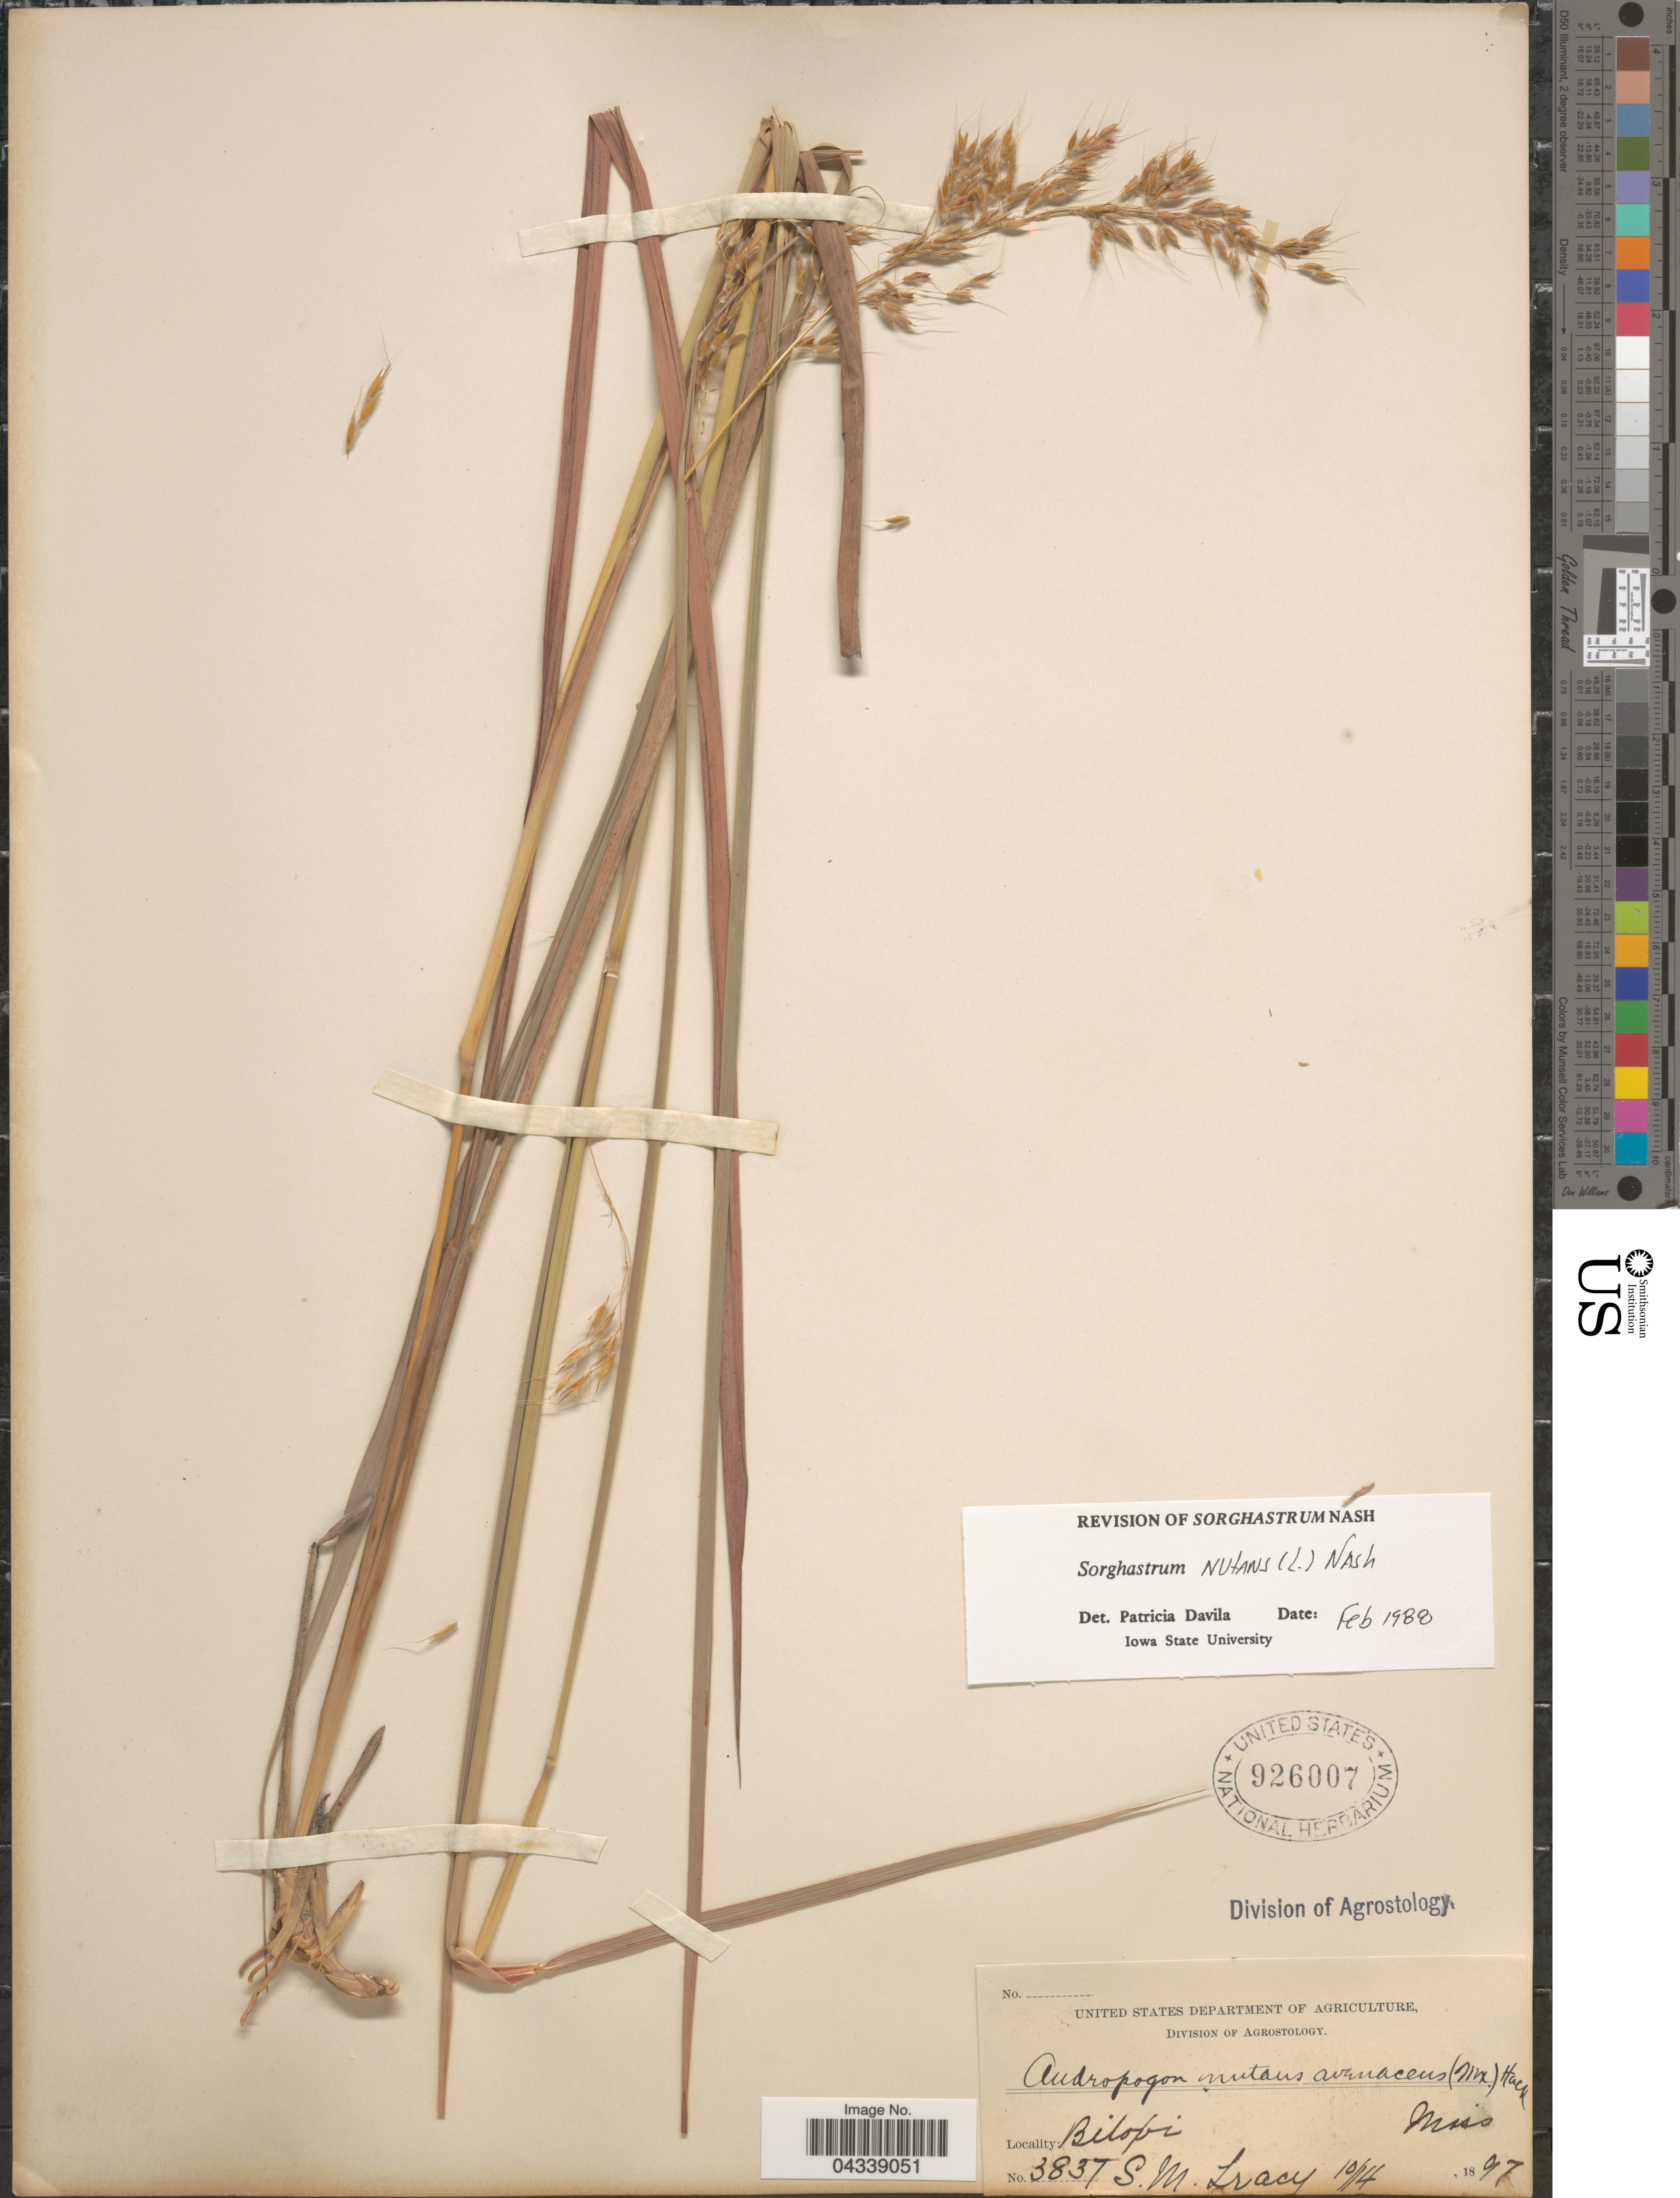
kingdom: Plantae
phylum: Tracheophyta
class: Liliopsida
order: Poales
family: Poaceae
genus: Sorghastrum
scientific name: Sorghastrum nutans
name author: (L.) Nash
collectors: S. M. Tracy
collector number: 3837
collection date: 1897-10-14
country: United States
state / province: Mississippi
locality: Biloxi.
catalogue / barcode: US 926007